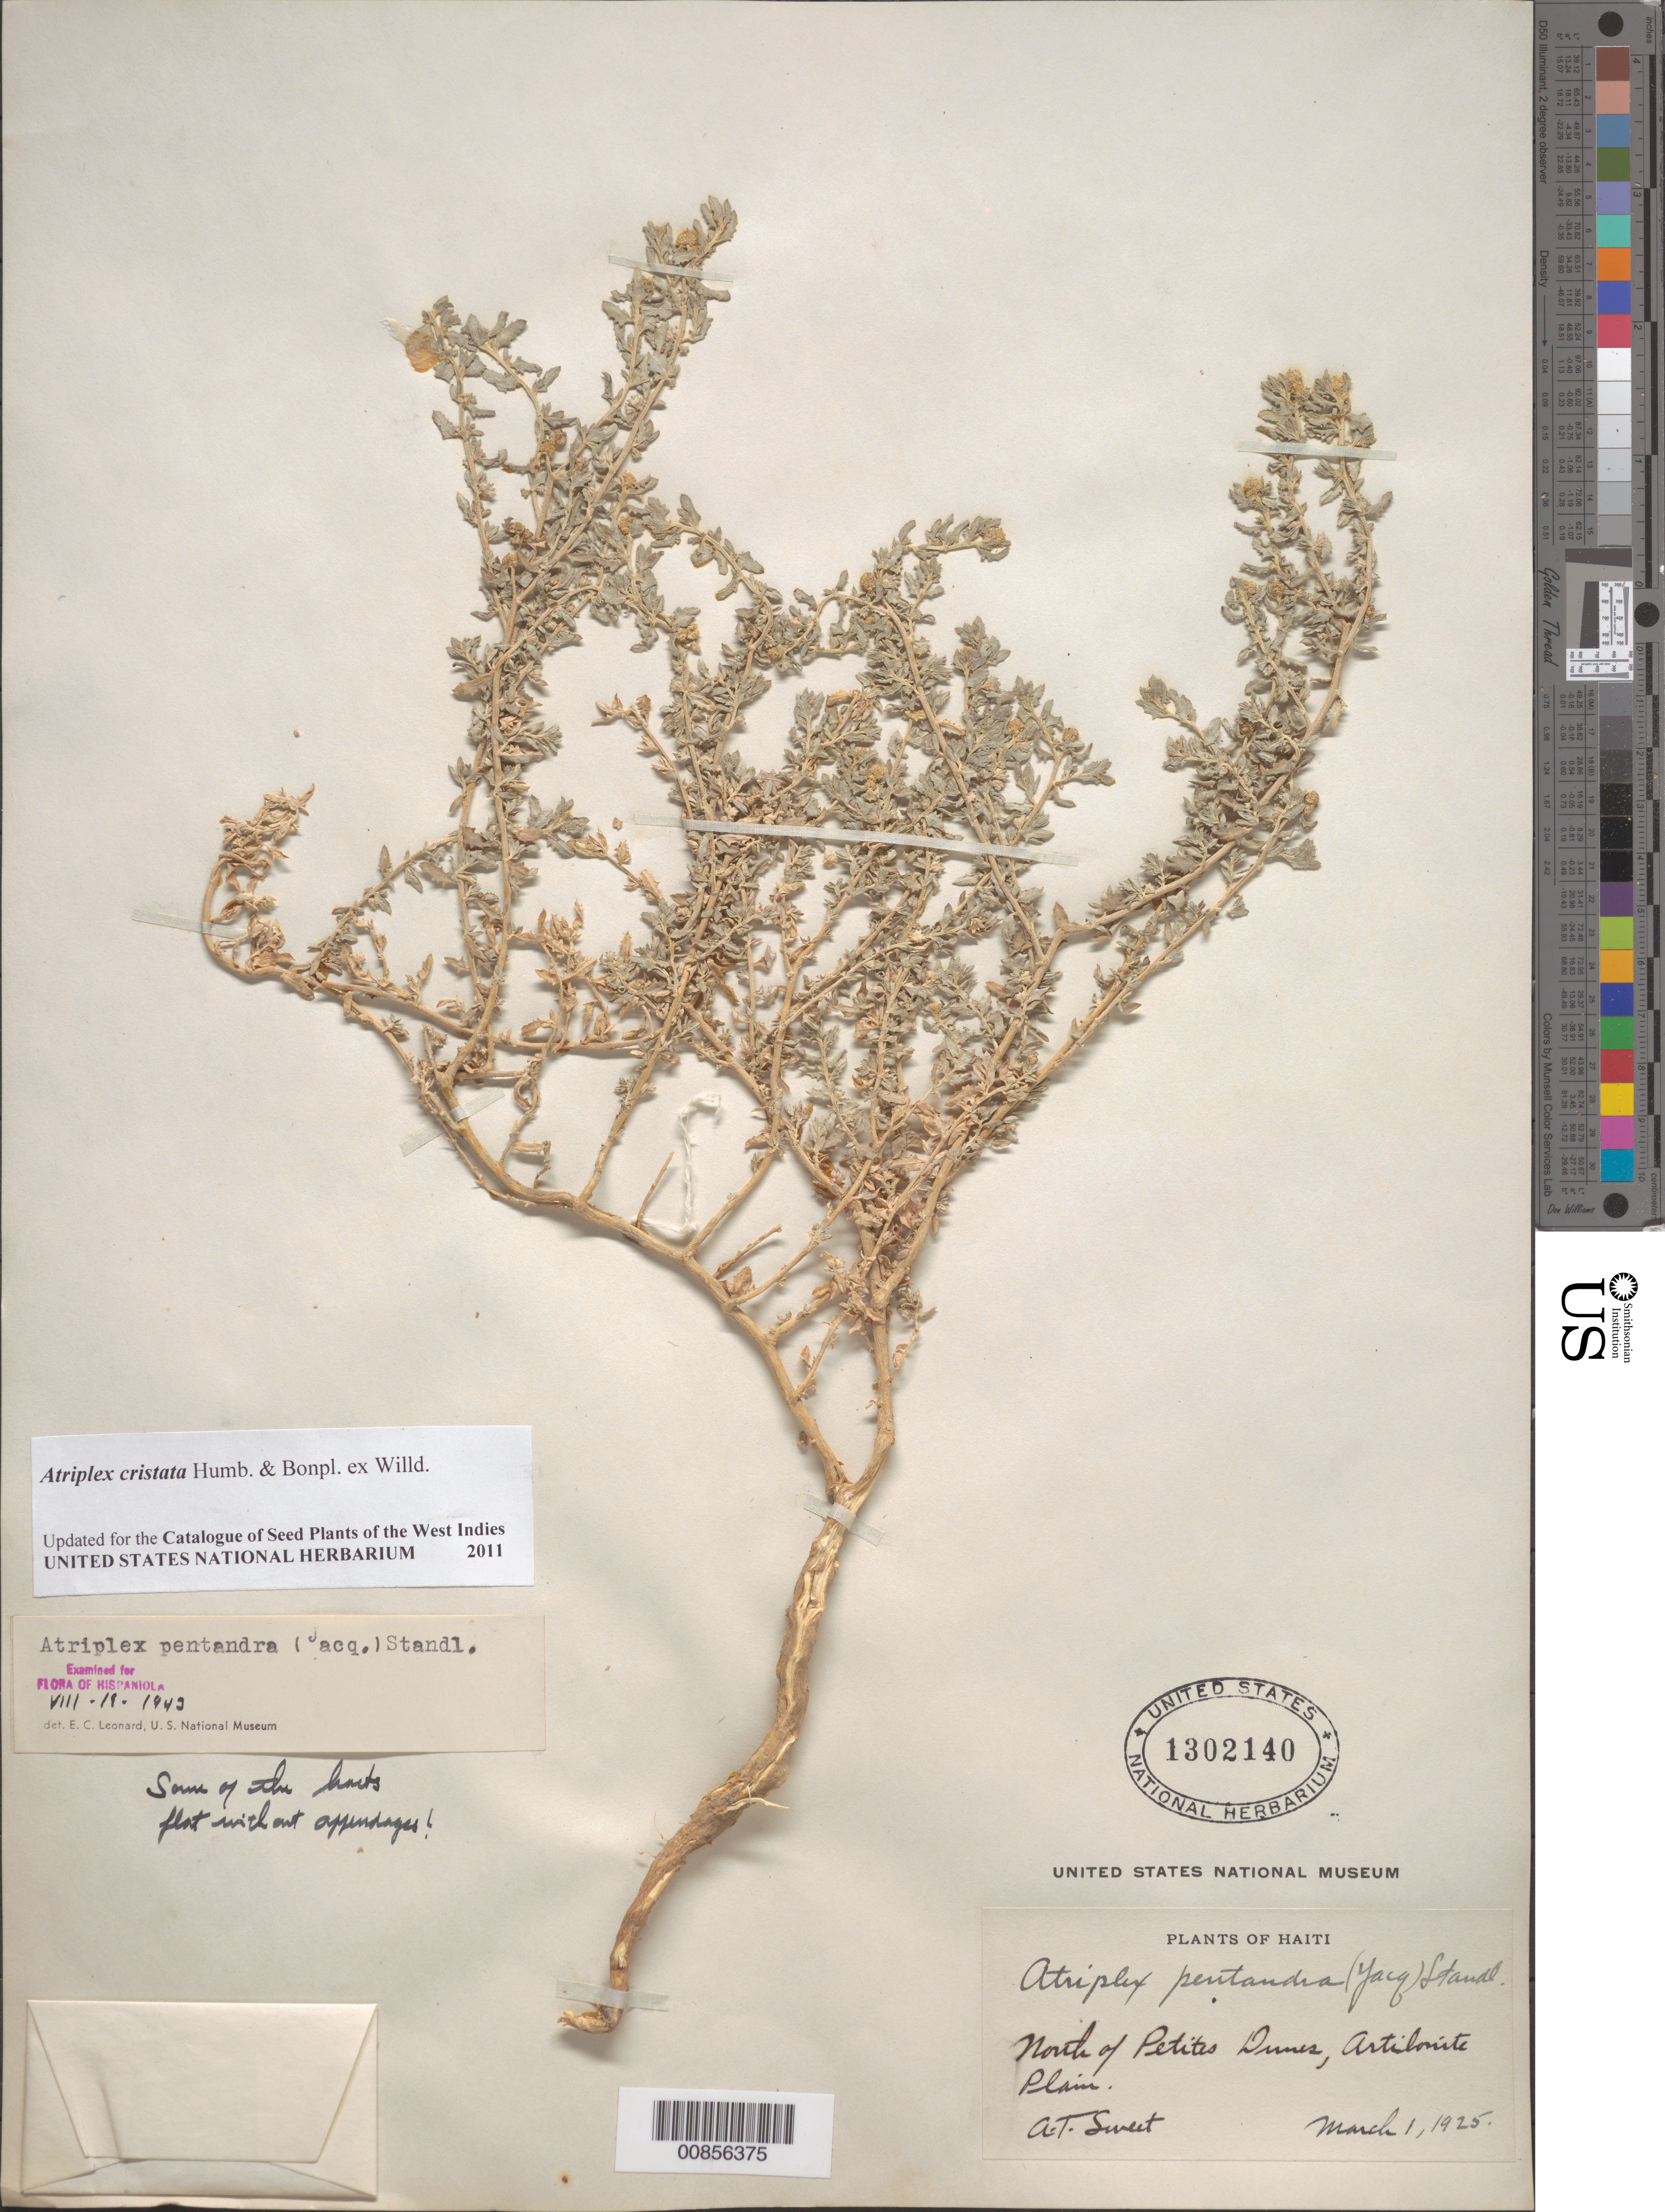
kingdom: Plantae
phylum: Tracheophyta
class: Magnoliopsida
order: Caryophyllales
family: Amaranthaceae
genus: Atriplex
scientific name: Atriplex pentandra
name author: (Jacq.) Standl.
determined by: Leonard, Emery C., (US)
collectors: A. T. Sweet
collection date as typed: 01 Mar 1925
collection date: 1925-03-01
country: Haiti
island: Hispaniola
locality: North of Petites Dunes, Artibonite Plain.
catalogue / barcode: US 1302140